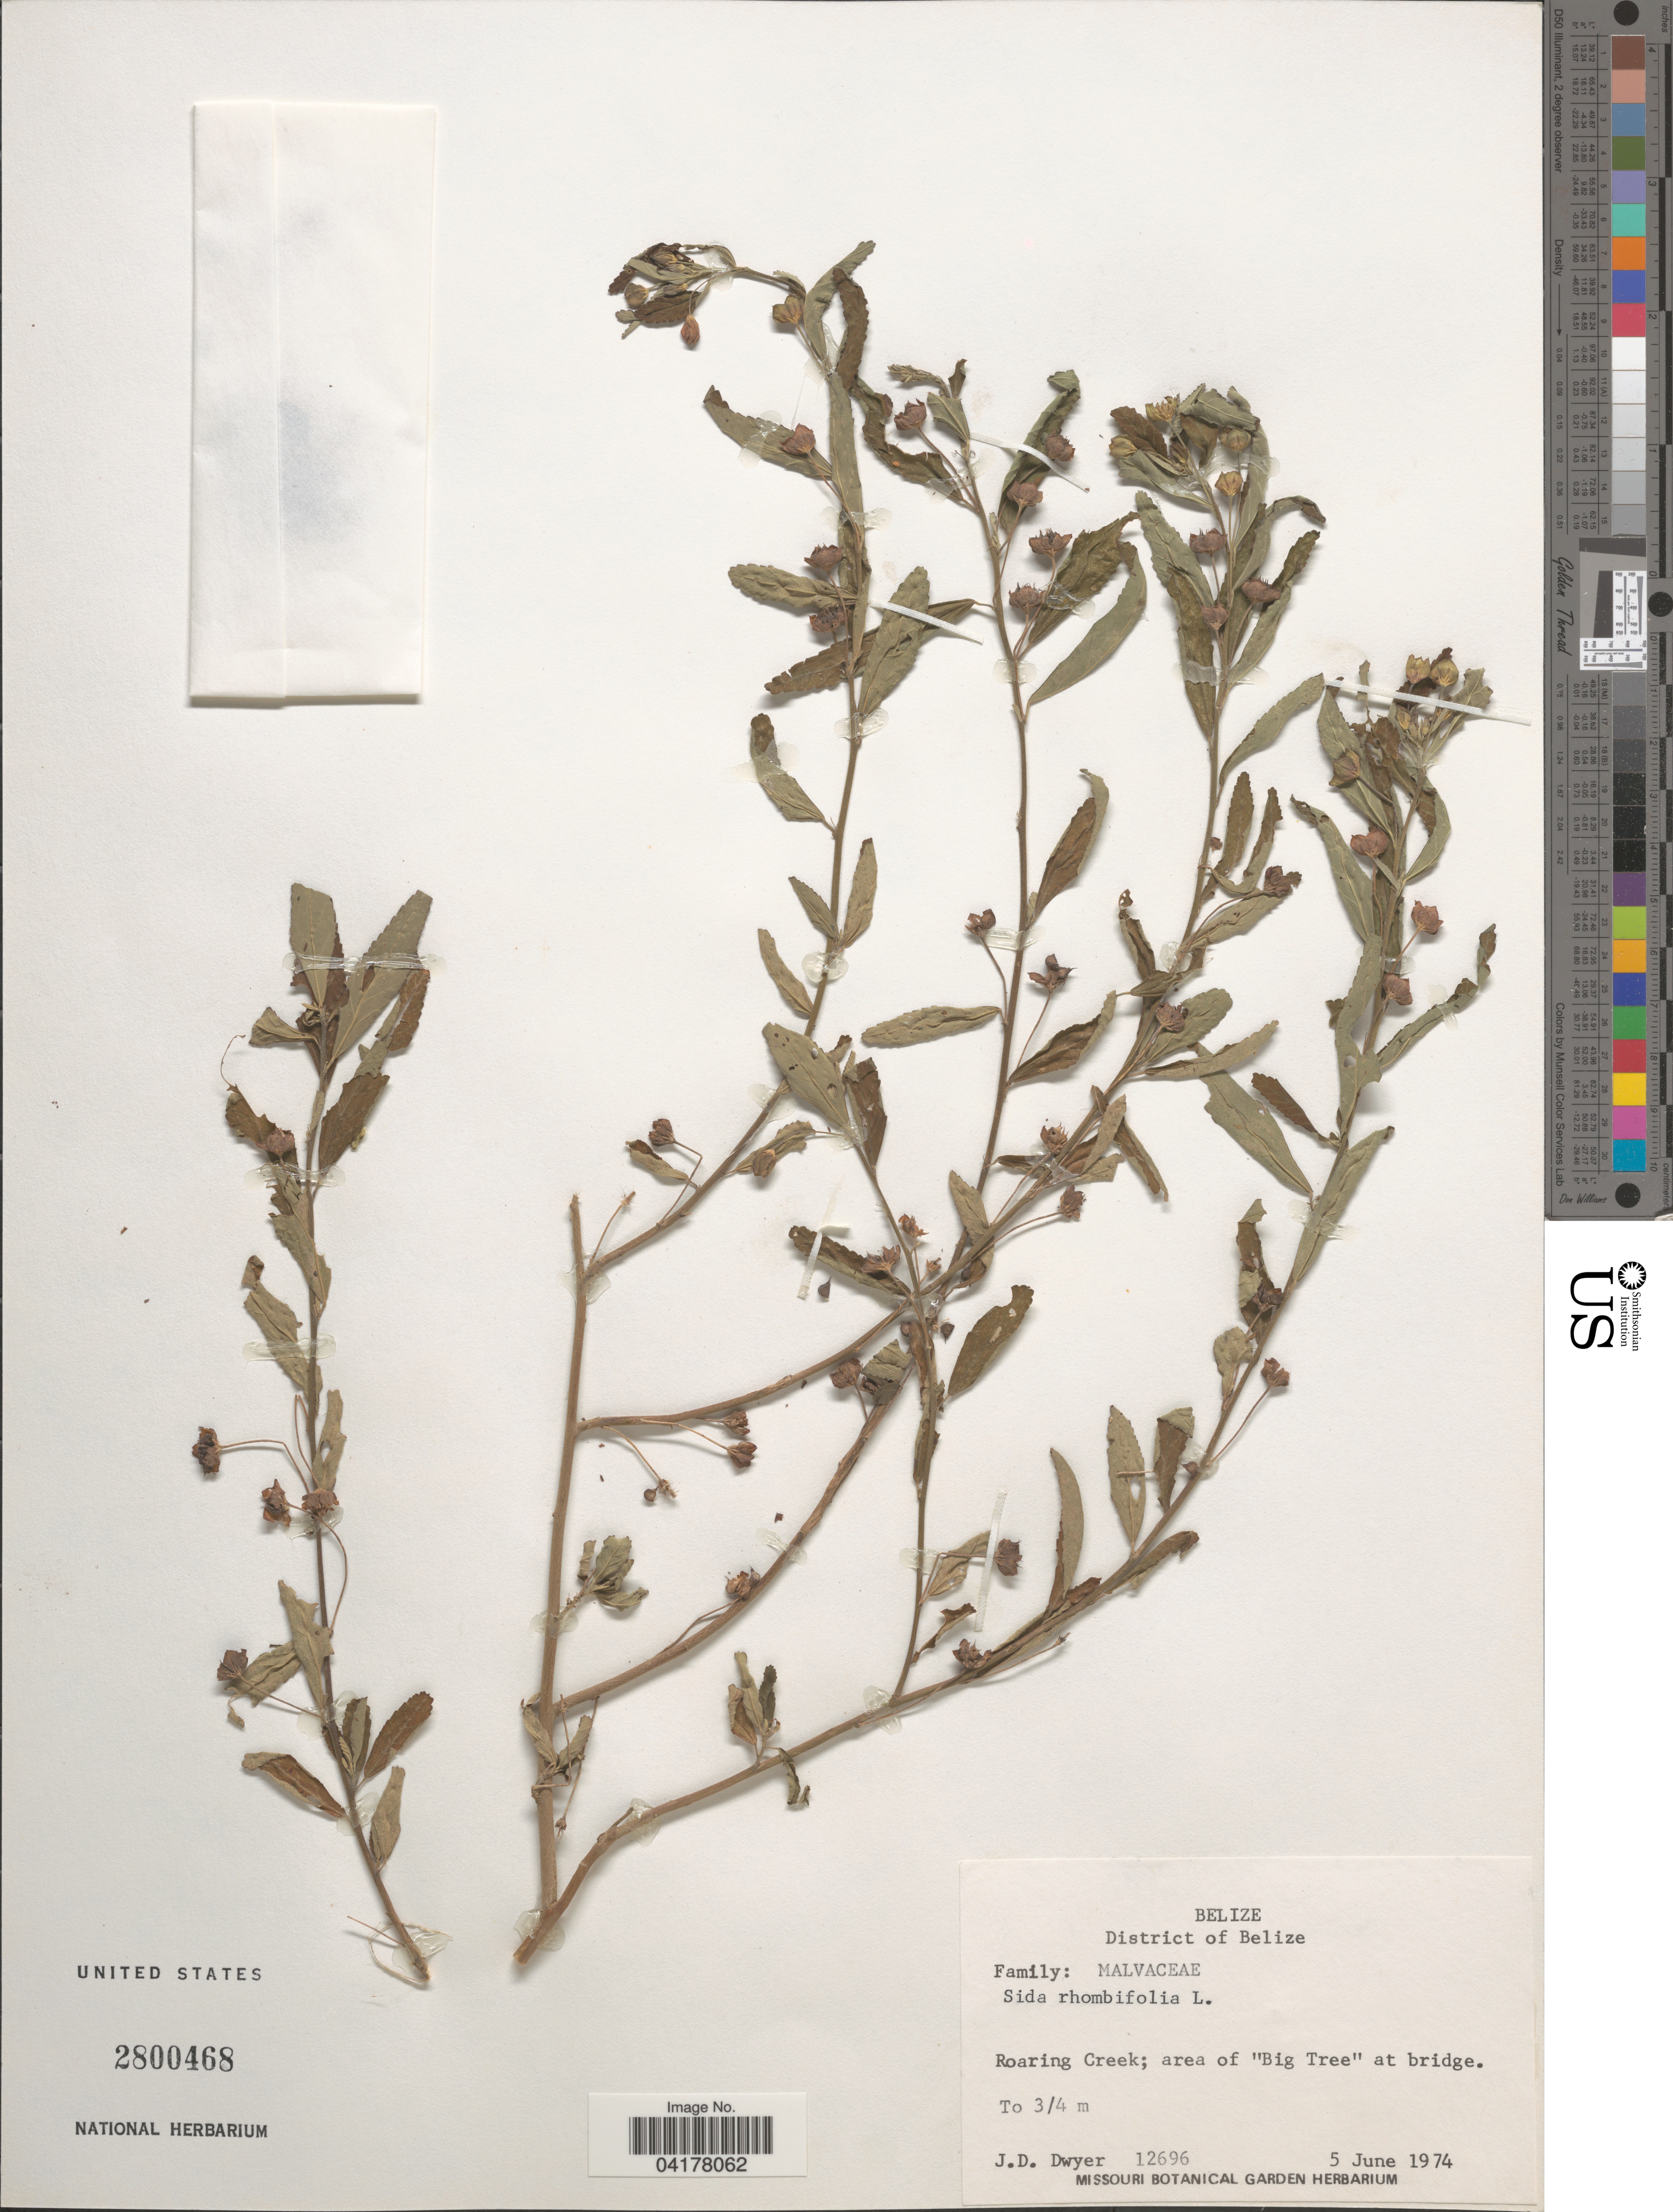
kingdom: Plantae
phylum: Tracheophyta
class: Magnoliopsida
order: Malvales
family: Malvaceae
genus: Sida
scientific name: Sida rhombifolia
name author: L.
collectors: J. D. Dwyer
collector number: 12696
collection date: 1974-06-05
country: Belize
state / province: Belize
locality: District of Belize. Roaring Creek; area of "Big Tree" at bridge.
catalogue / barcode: US 2800468